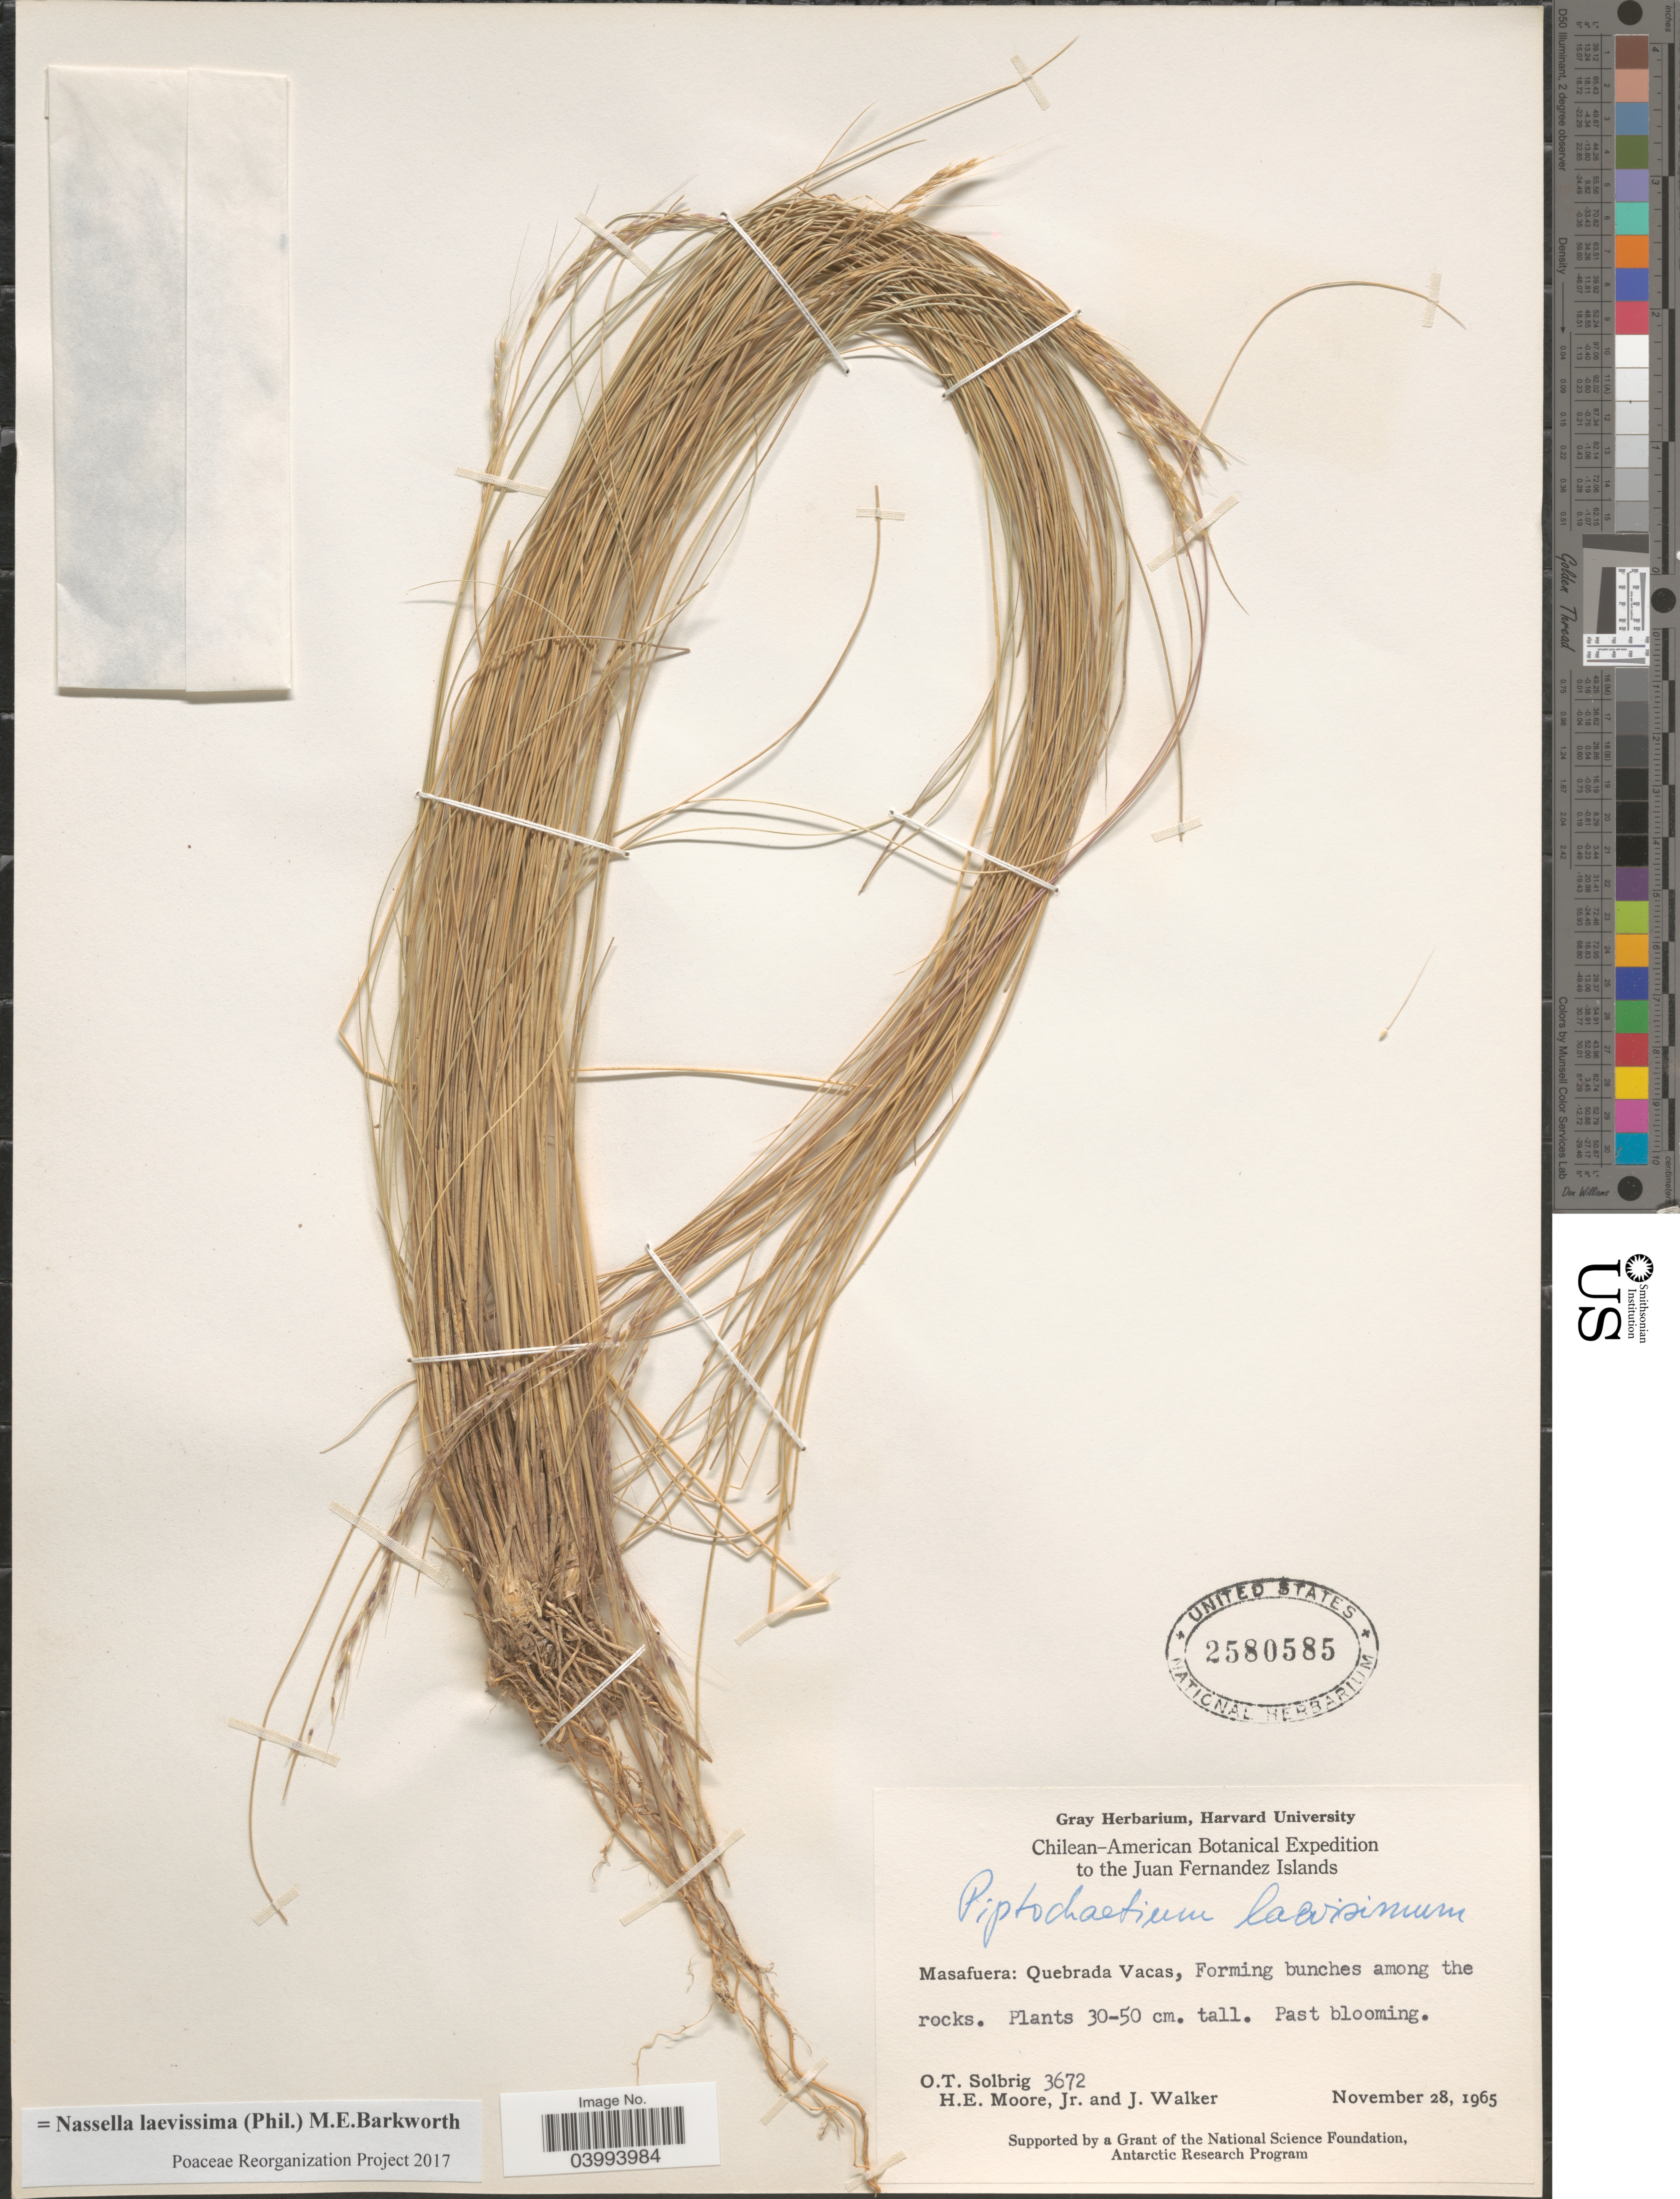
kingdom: Plantae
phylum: Tracheophyta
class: Liliopsida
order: Poales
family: Poaceae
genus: Nassella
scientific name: Nassella laevissima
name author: (Phil.) Barkworth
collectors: O. T. Solbrig, H. Moore & J. Walker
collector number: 3672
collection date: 1965-11-28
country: Chile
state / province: Valparaíso (V)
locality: The Juan Fernandez Islands. Masafuera: Quebrada Vacas, Forming bunches among the rocks.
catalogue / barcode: US 2580585